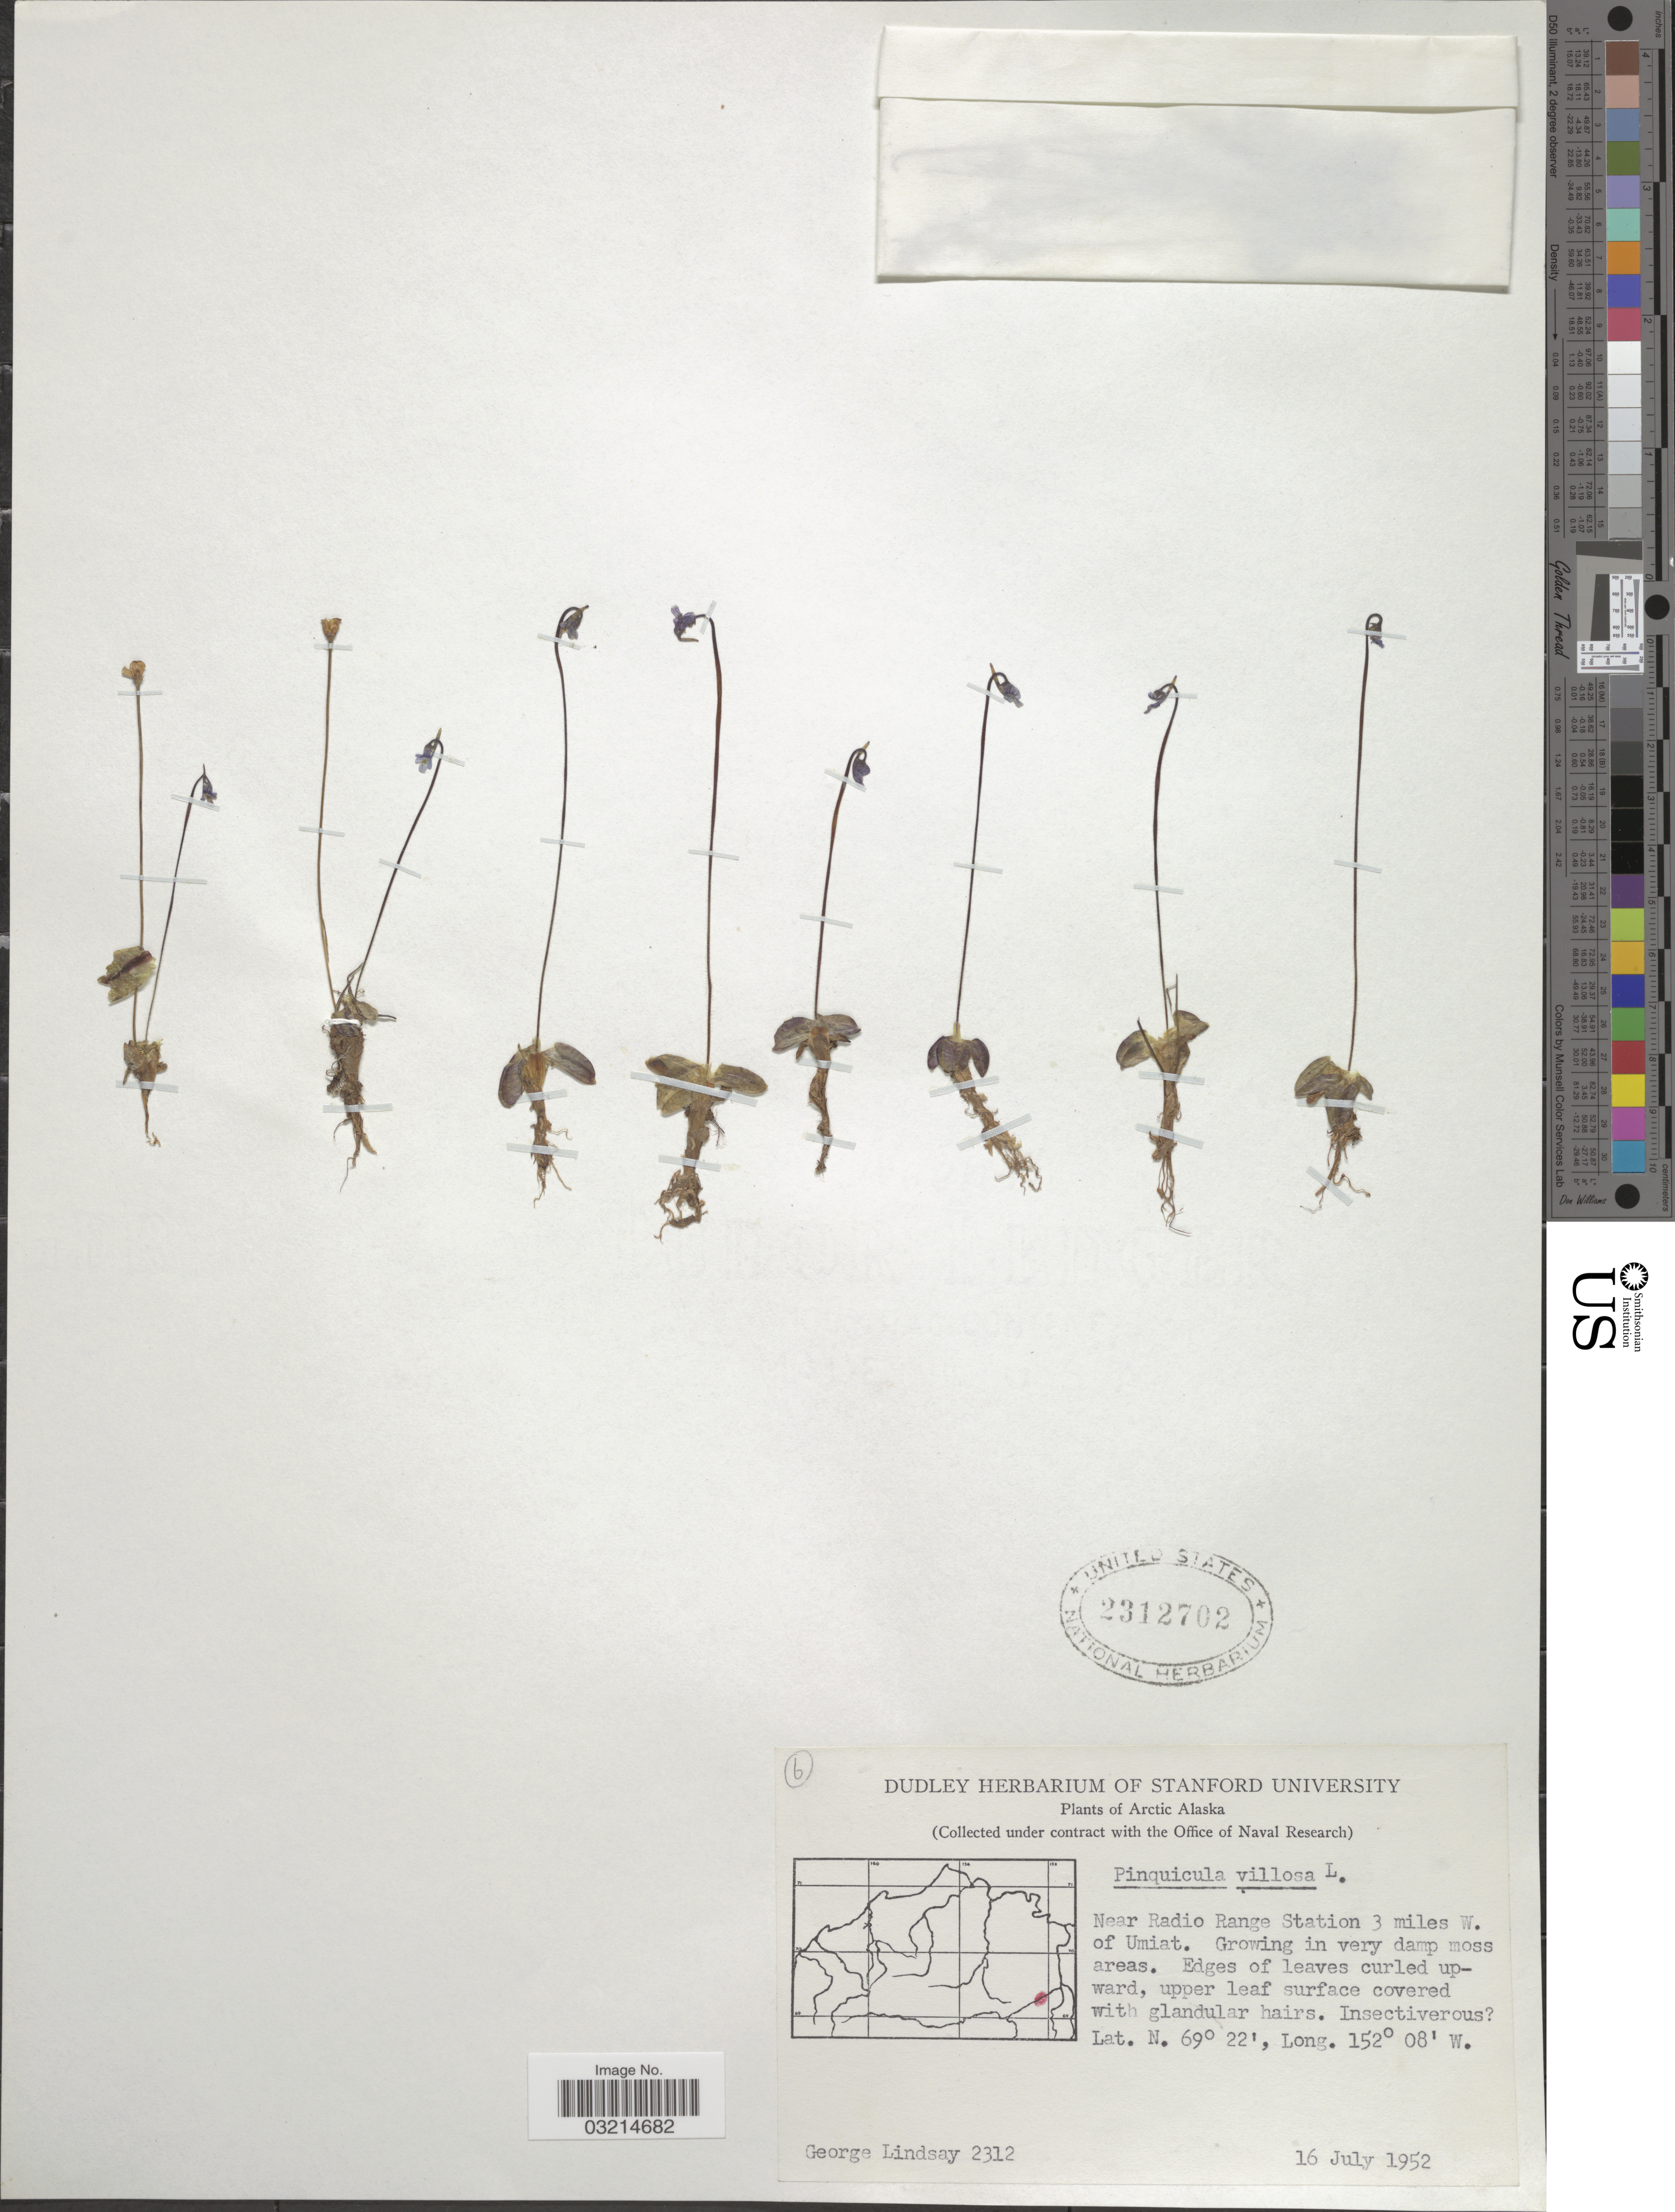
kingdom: Plantae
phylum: Tracheophyta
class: Magnoliopsida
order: Lamiales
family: Lentibulariaceae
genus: Pinguicula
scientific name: Pinguicula villosa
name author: L.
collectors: G. Lindsay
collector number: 2312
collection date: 1952-07-16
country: United States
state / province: Alaska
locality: Arctic Alaska, Near Radio Range Station 3 miles W. of Umiat.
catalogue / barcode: US 2312702